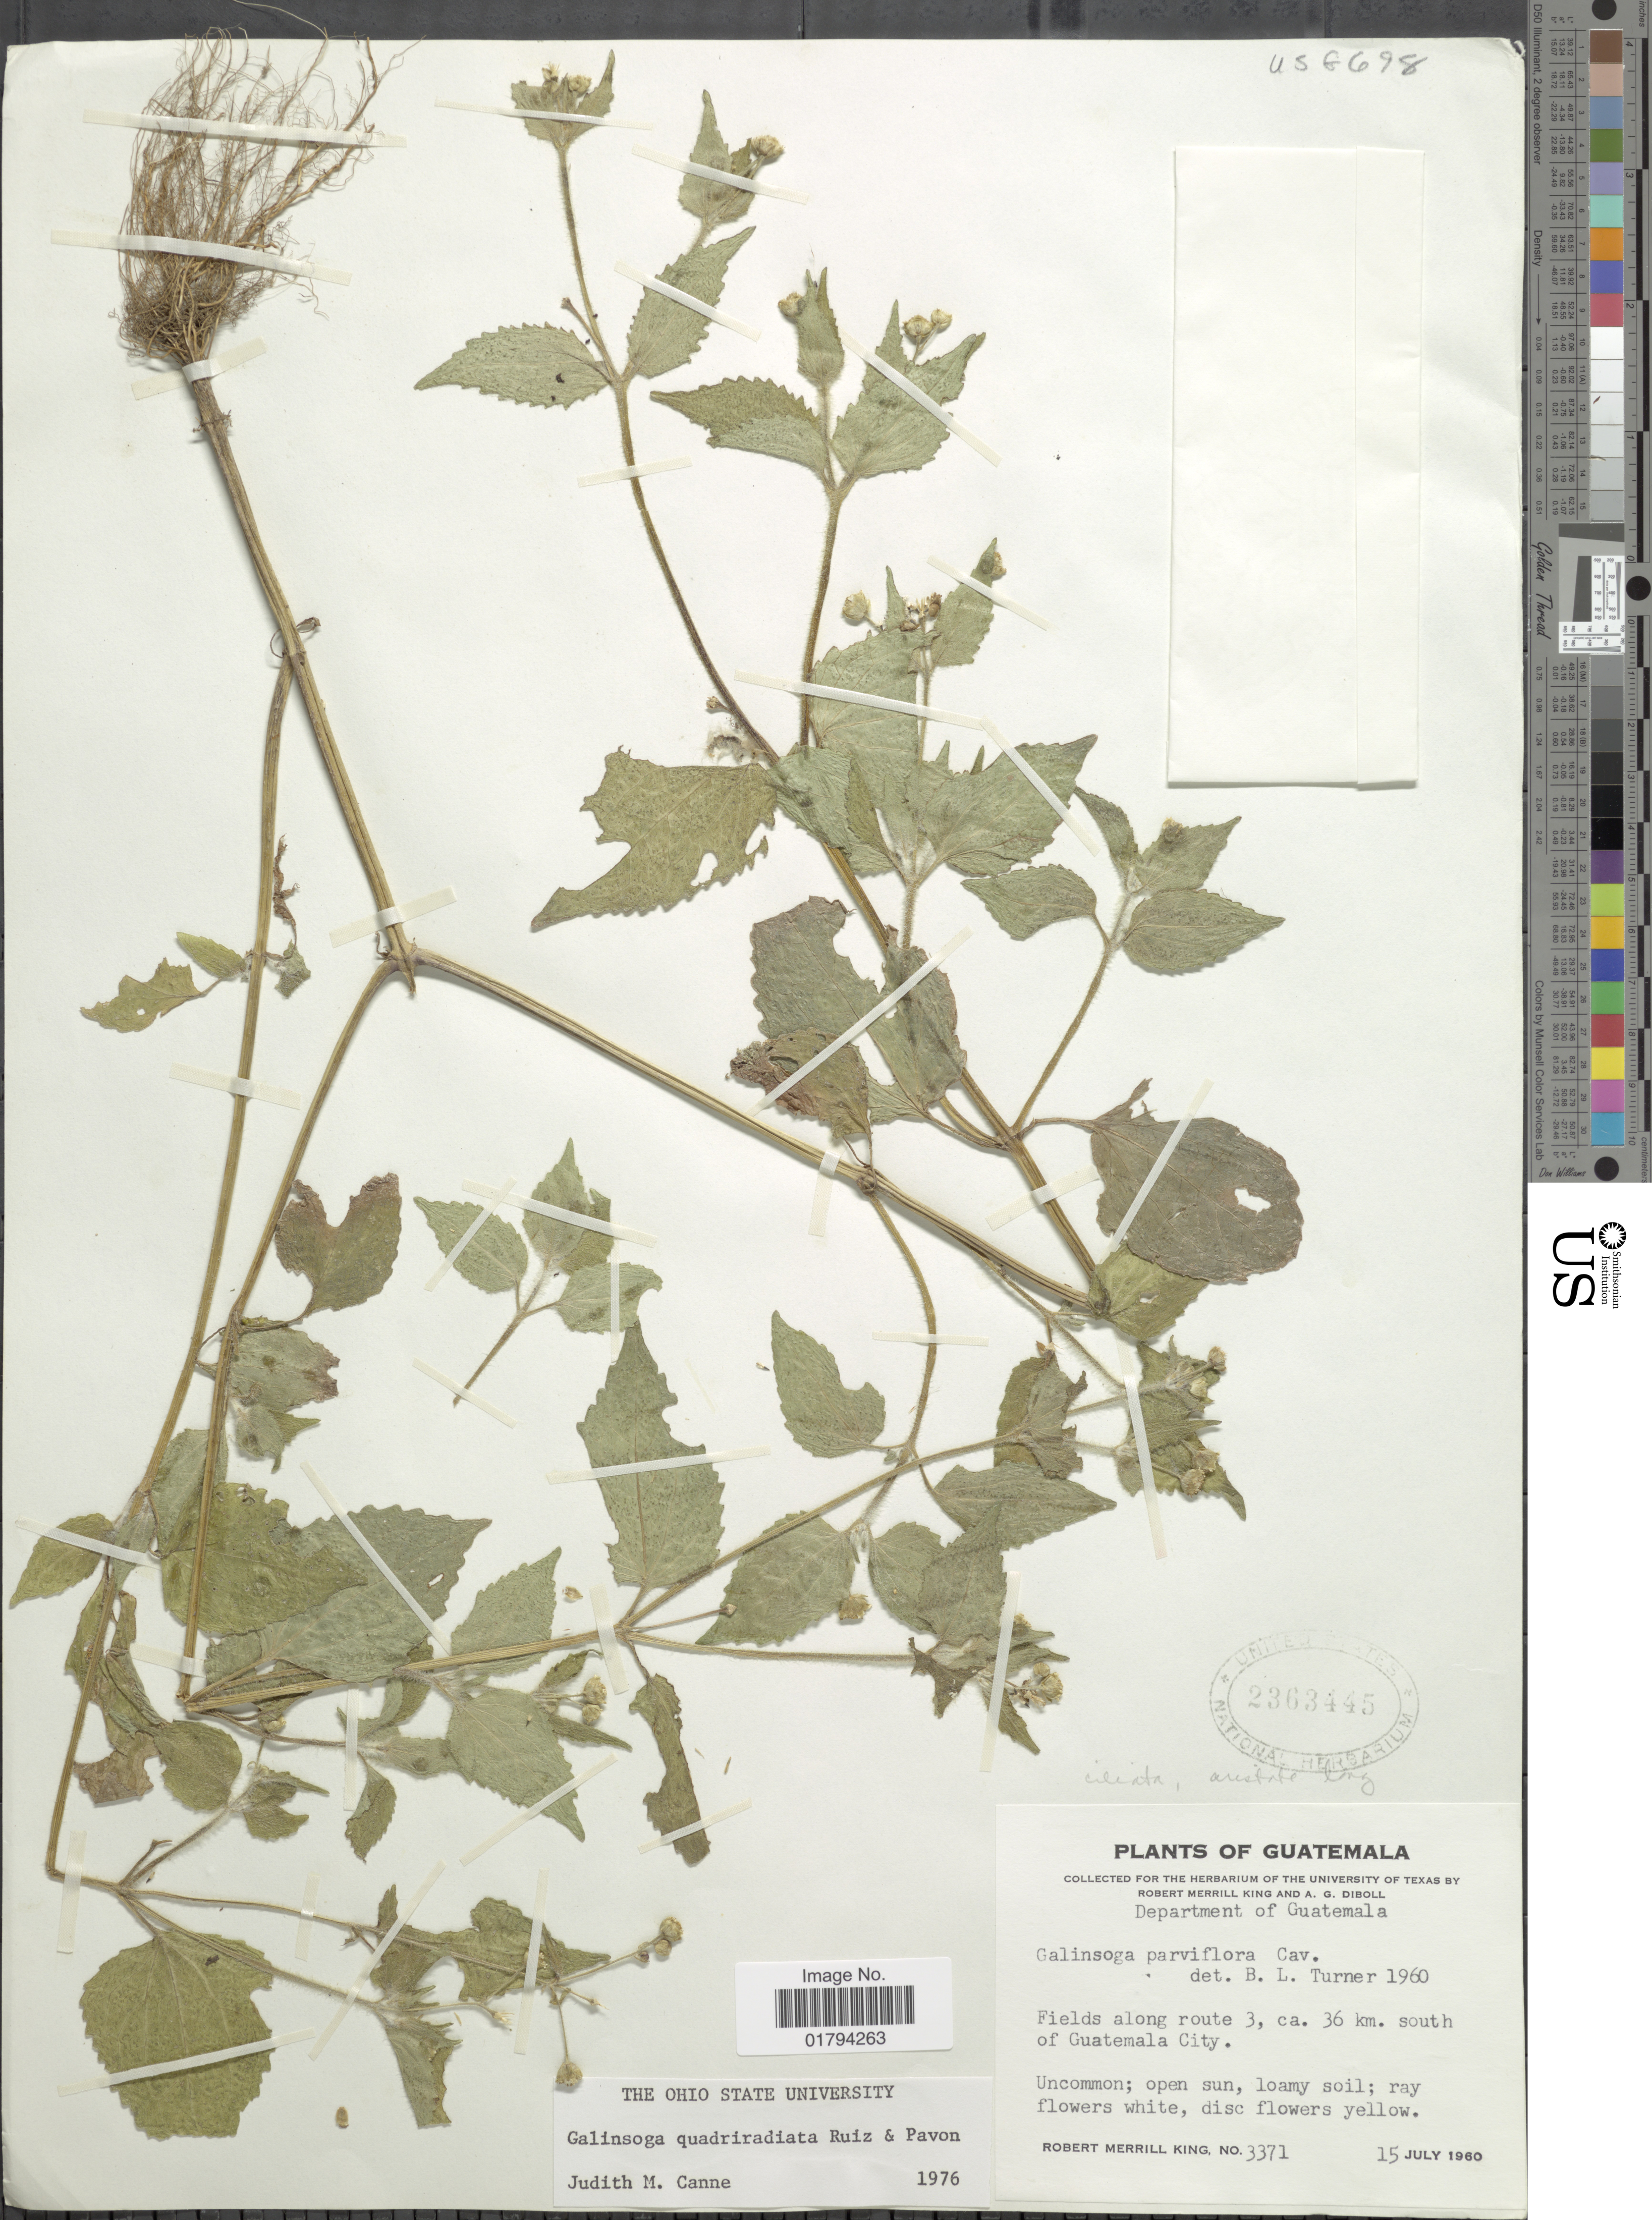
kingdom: Plantae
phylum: Tracheophyta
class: Magnoliopsida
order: Asterales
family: Asteraceae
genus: Galinsoga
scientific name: Galinsoga quadriradiata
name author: Ruiz & Pav.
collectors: R. M. King & A. Diboll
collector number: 3371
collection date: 1960-07-15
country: Guatemala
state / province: Guatemala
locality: Fields along route 3, ca. 36 km. south of Guatemala City.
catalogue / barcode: US 2363445